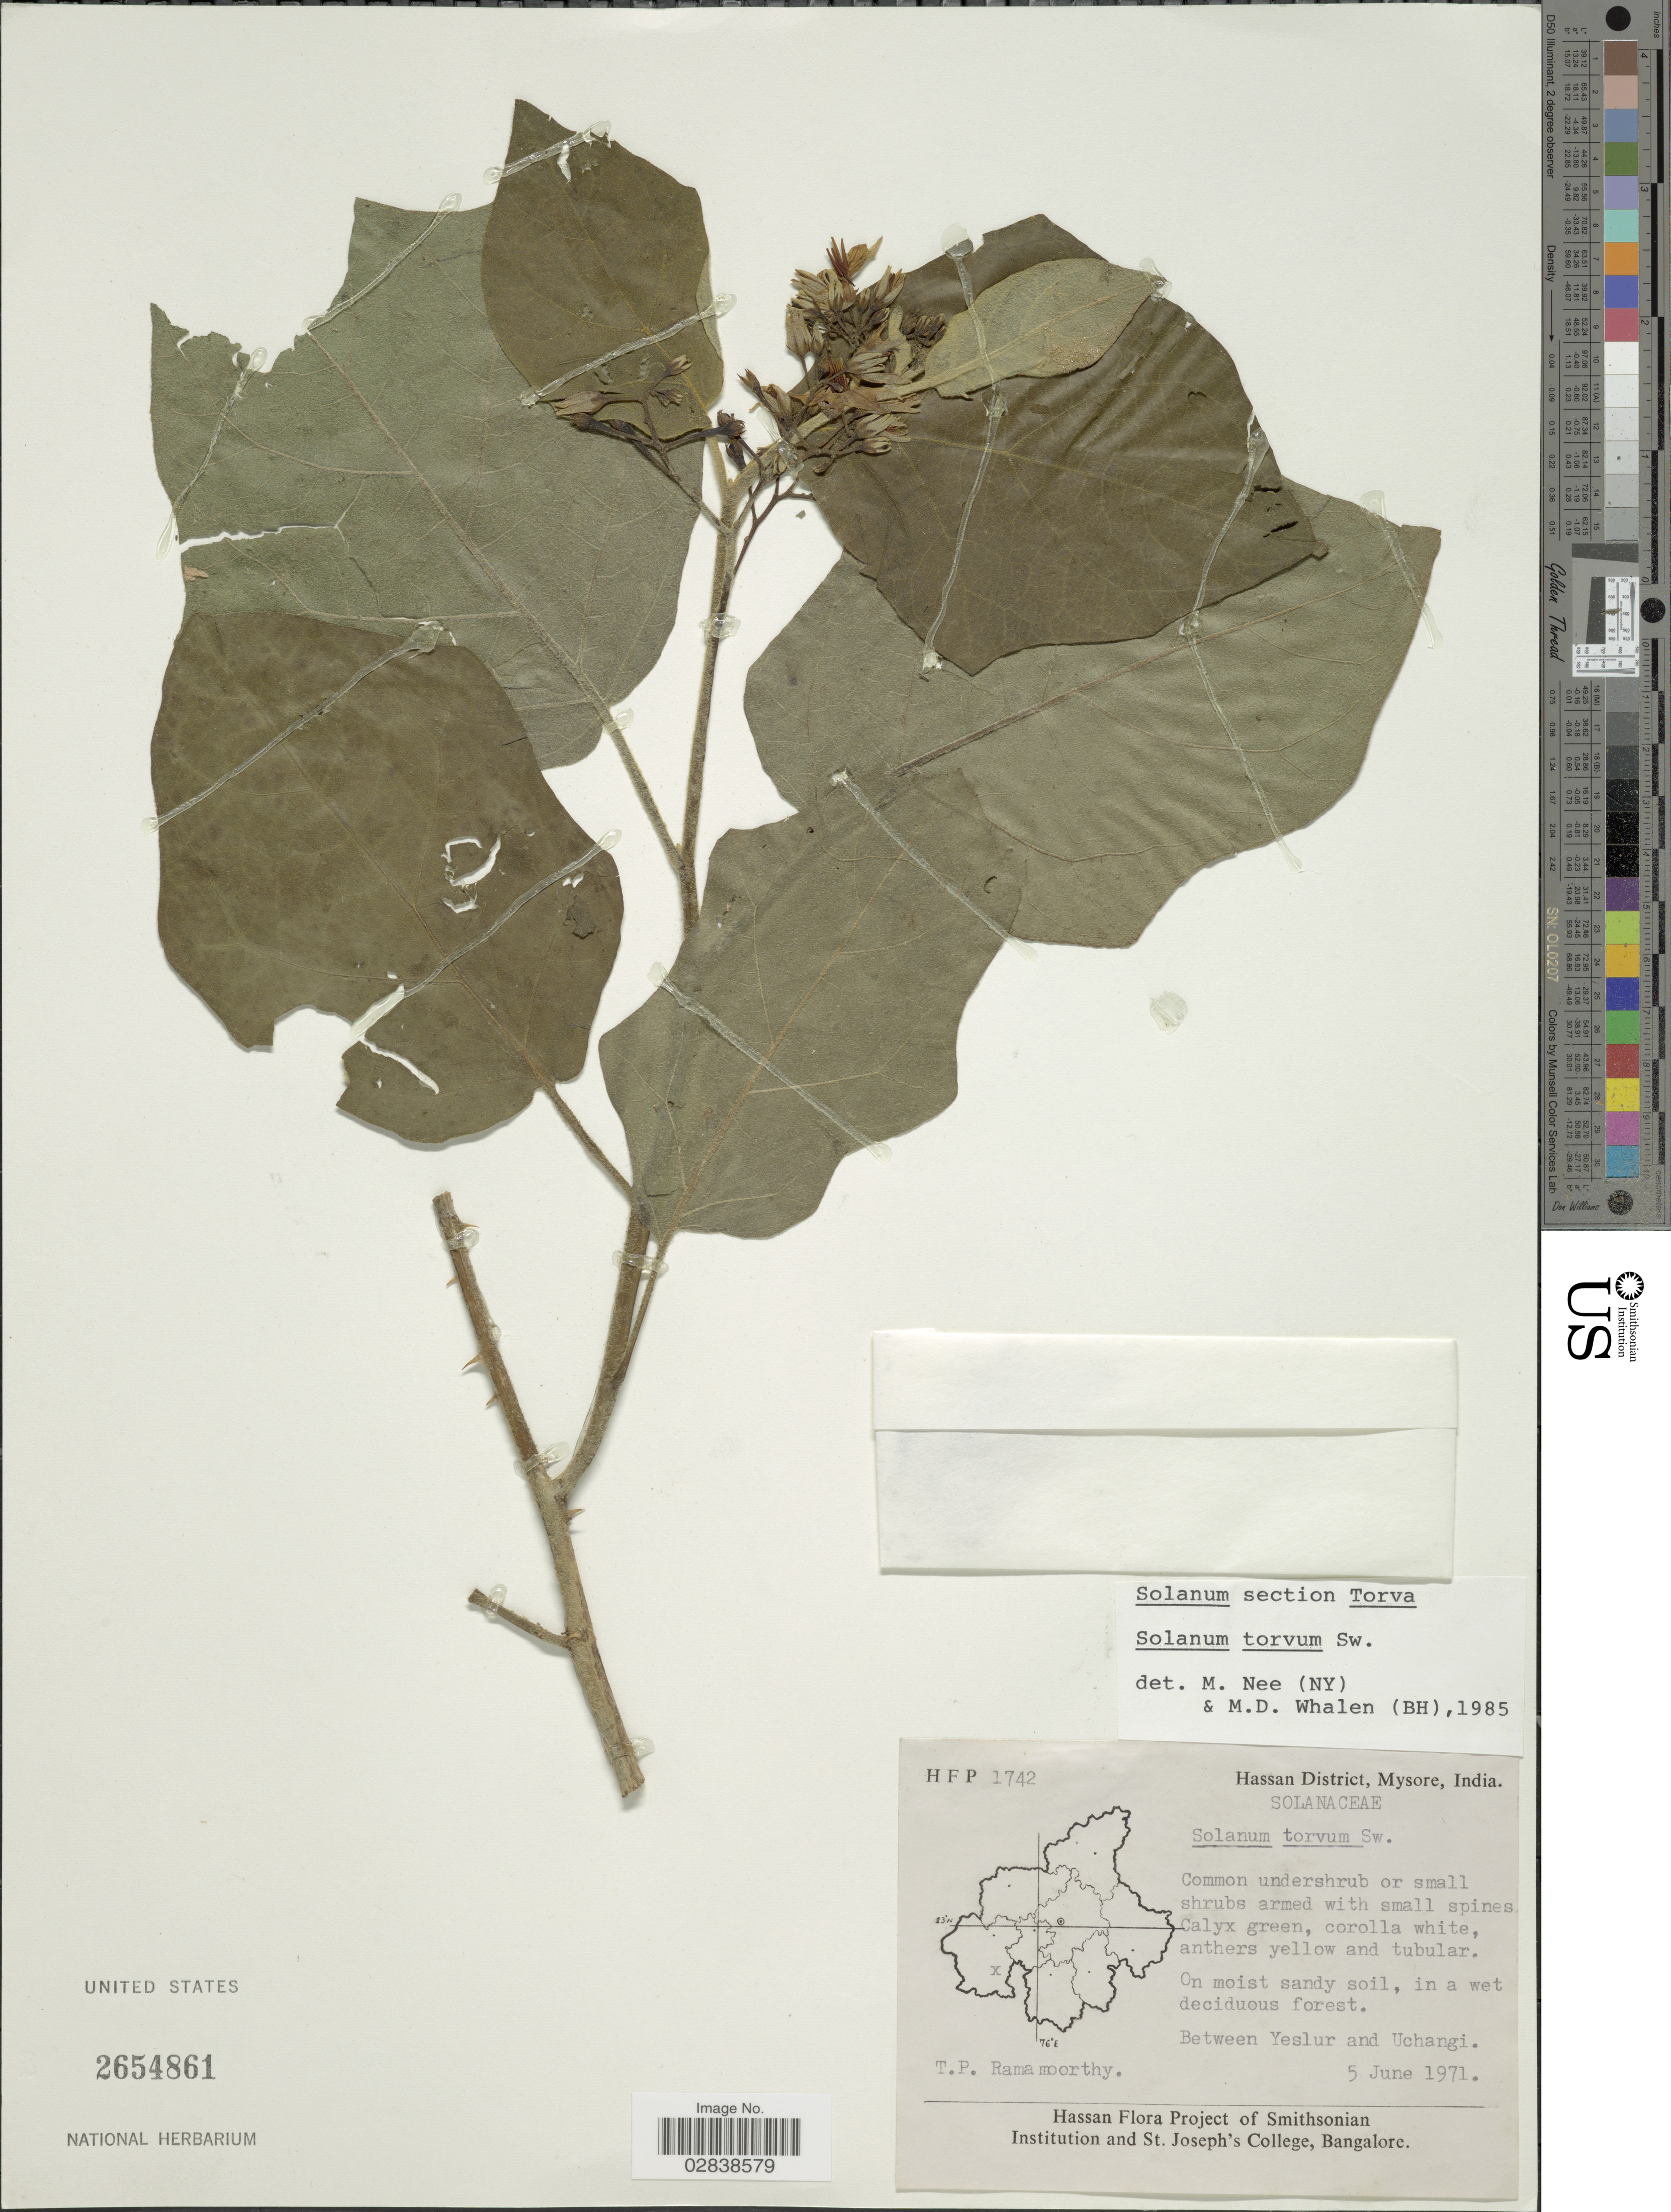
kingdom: Plantae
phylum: Tracheophyta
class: Magnoliopsida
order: Solanales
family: Solanaceae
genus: Solanum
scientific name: Solanum torvum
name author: Sw.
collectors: T. P. Ramamoorthy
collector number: HFP 1742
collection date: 1971-06-05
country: India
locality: Hassan District, Mysore, India, Between Yeslur and Uchangi.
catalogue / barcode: US 2654861